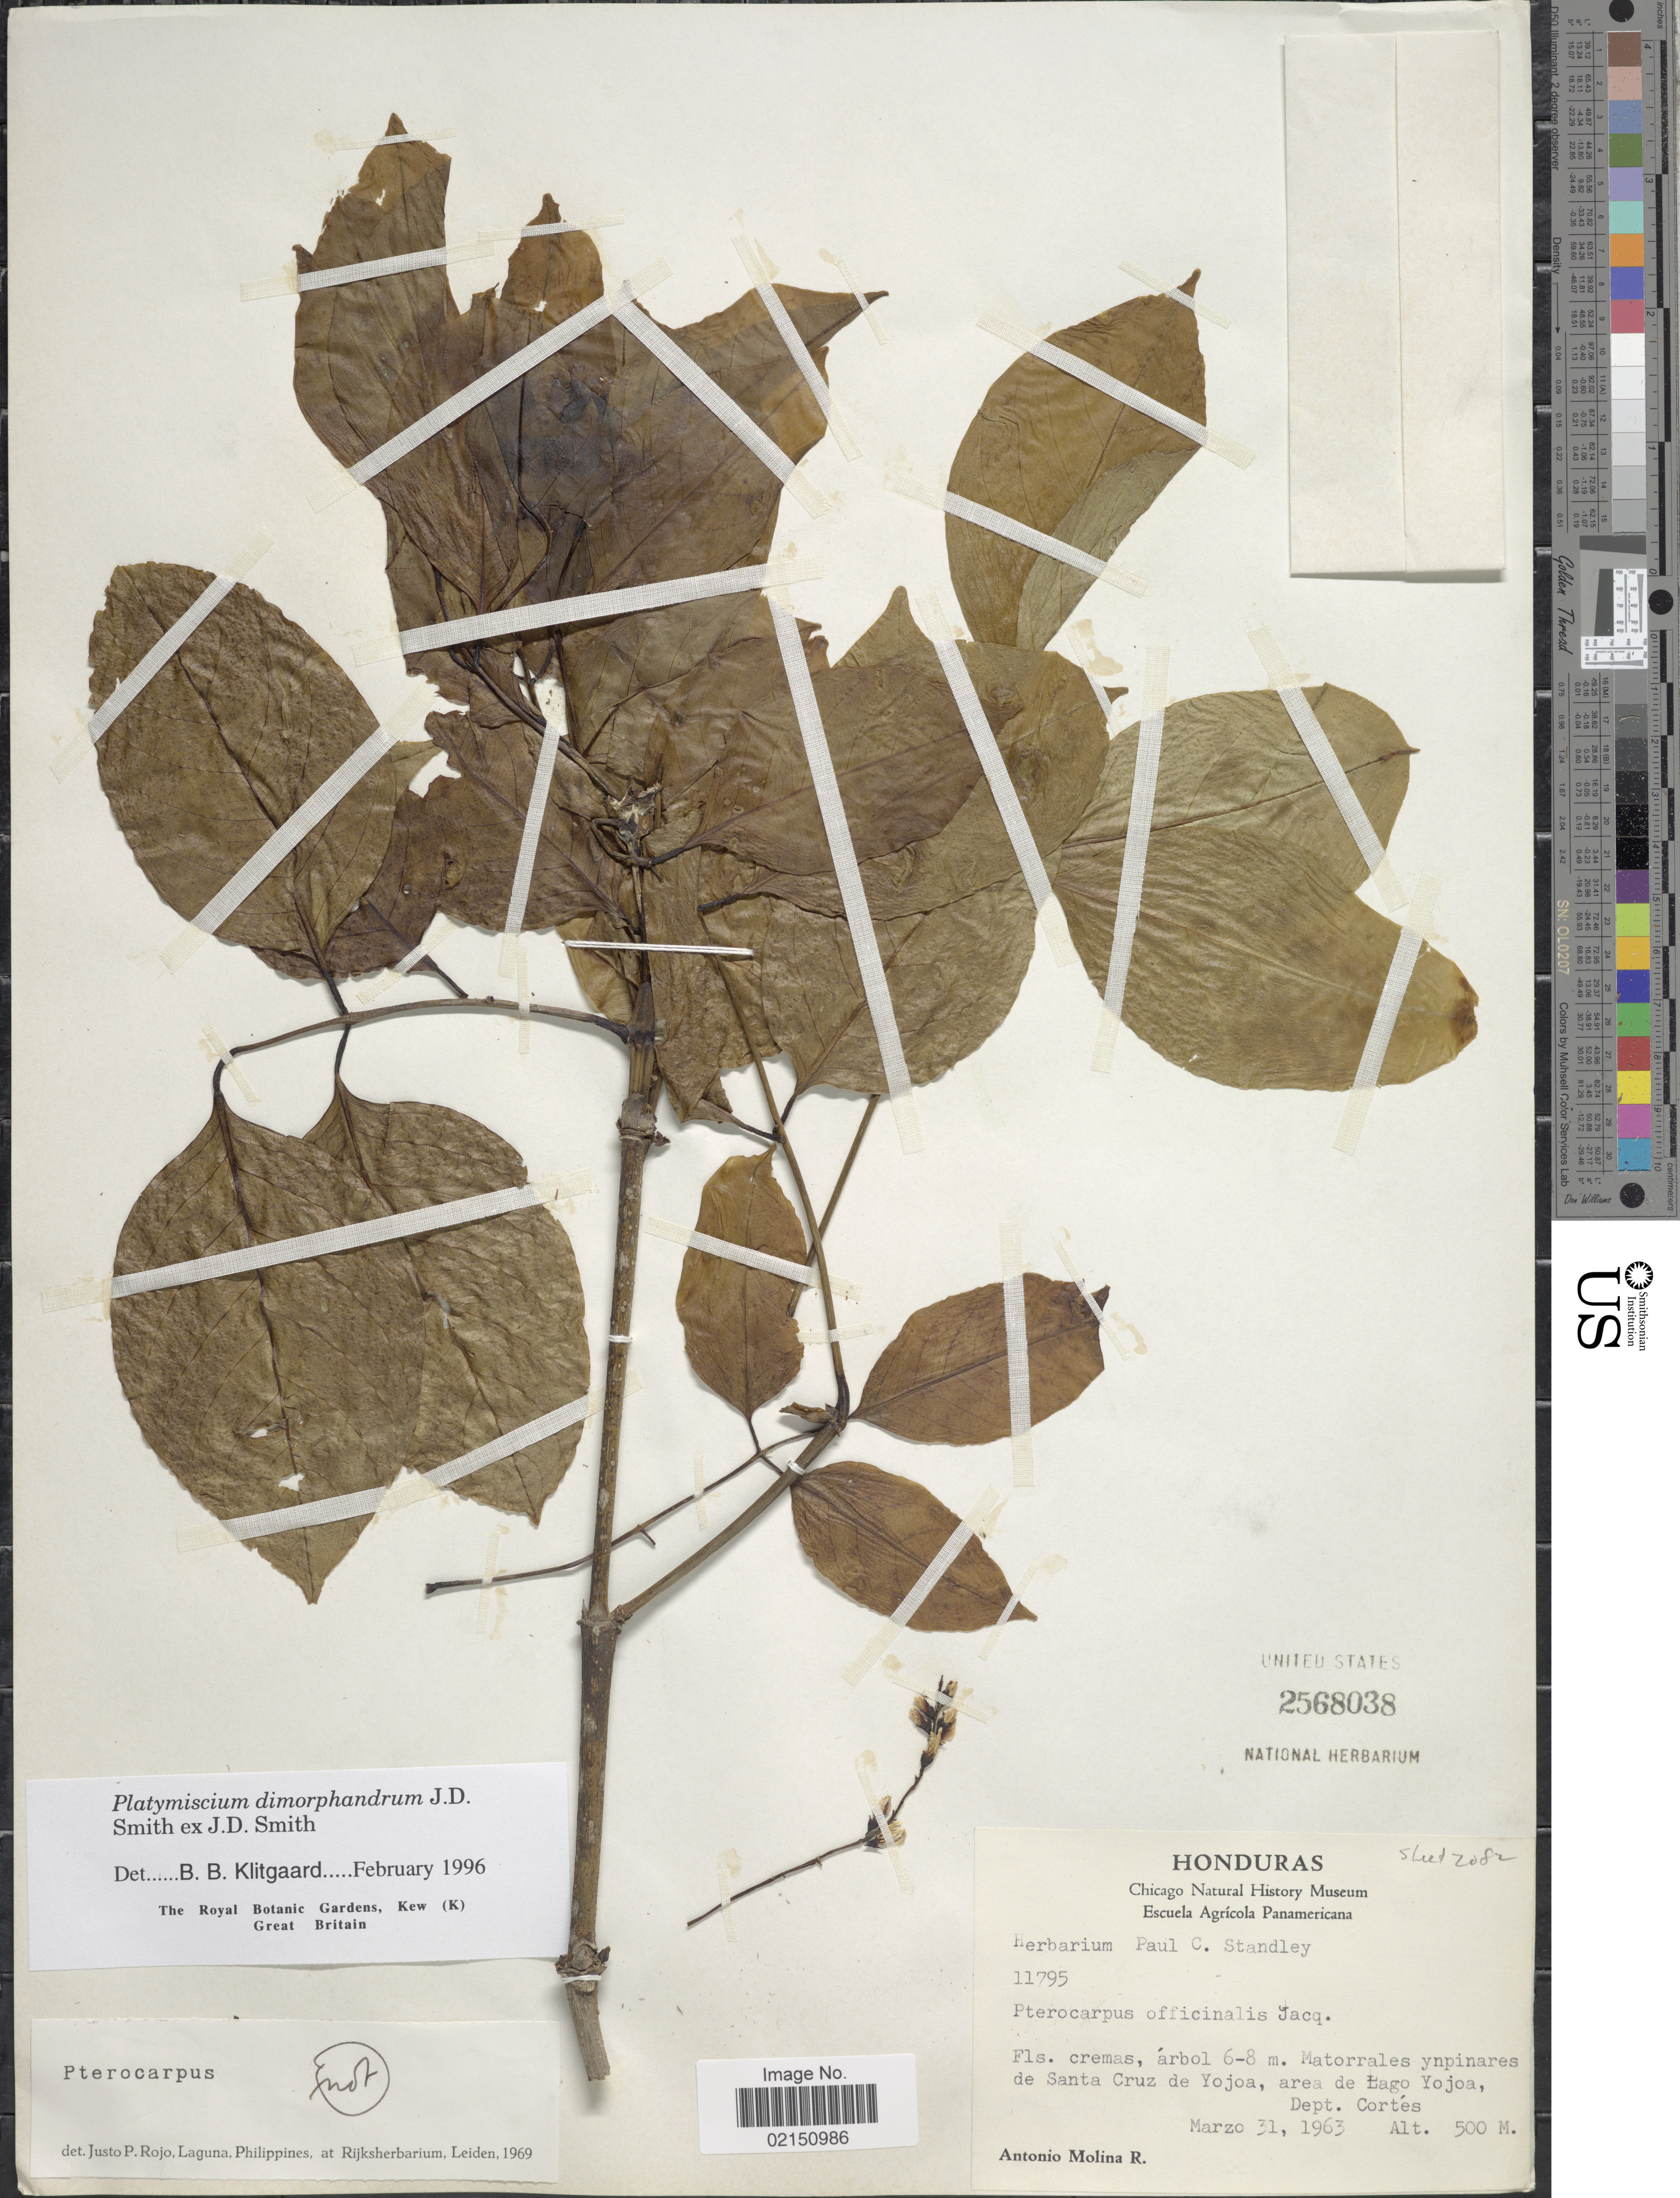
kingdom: Plantae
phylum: Tracheophyta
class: Magnoliopsida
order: Fabales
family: Fabaceae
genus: Platymiscium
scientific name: Platymiscium dimorphandrum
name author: Donn. Sm.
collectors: A. Molina R.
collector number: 11795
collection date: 1963-03-31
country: Honduras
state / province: Cortés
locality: Matorrales ynpinares de Santa Cruz de Yojoa, area de Lago Yojoa, Dept. Cortés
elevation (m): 500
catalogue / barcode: US 2568038